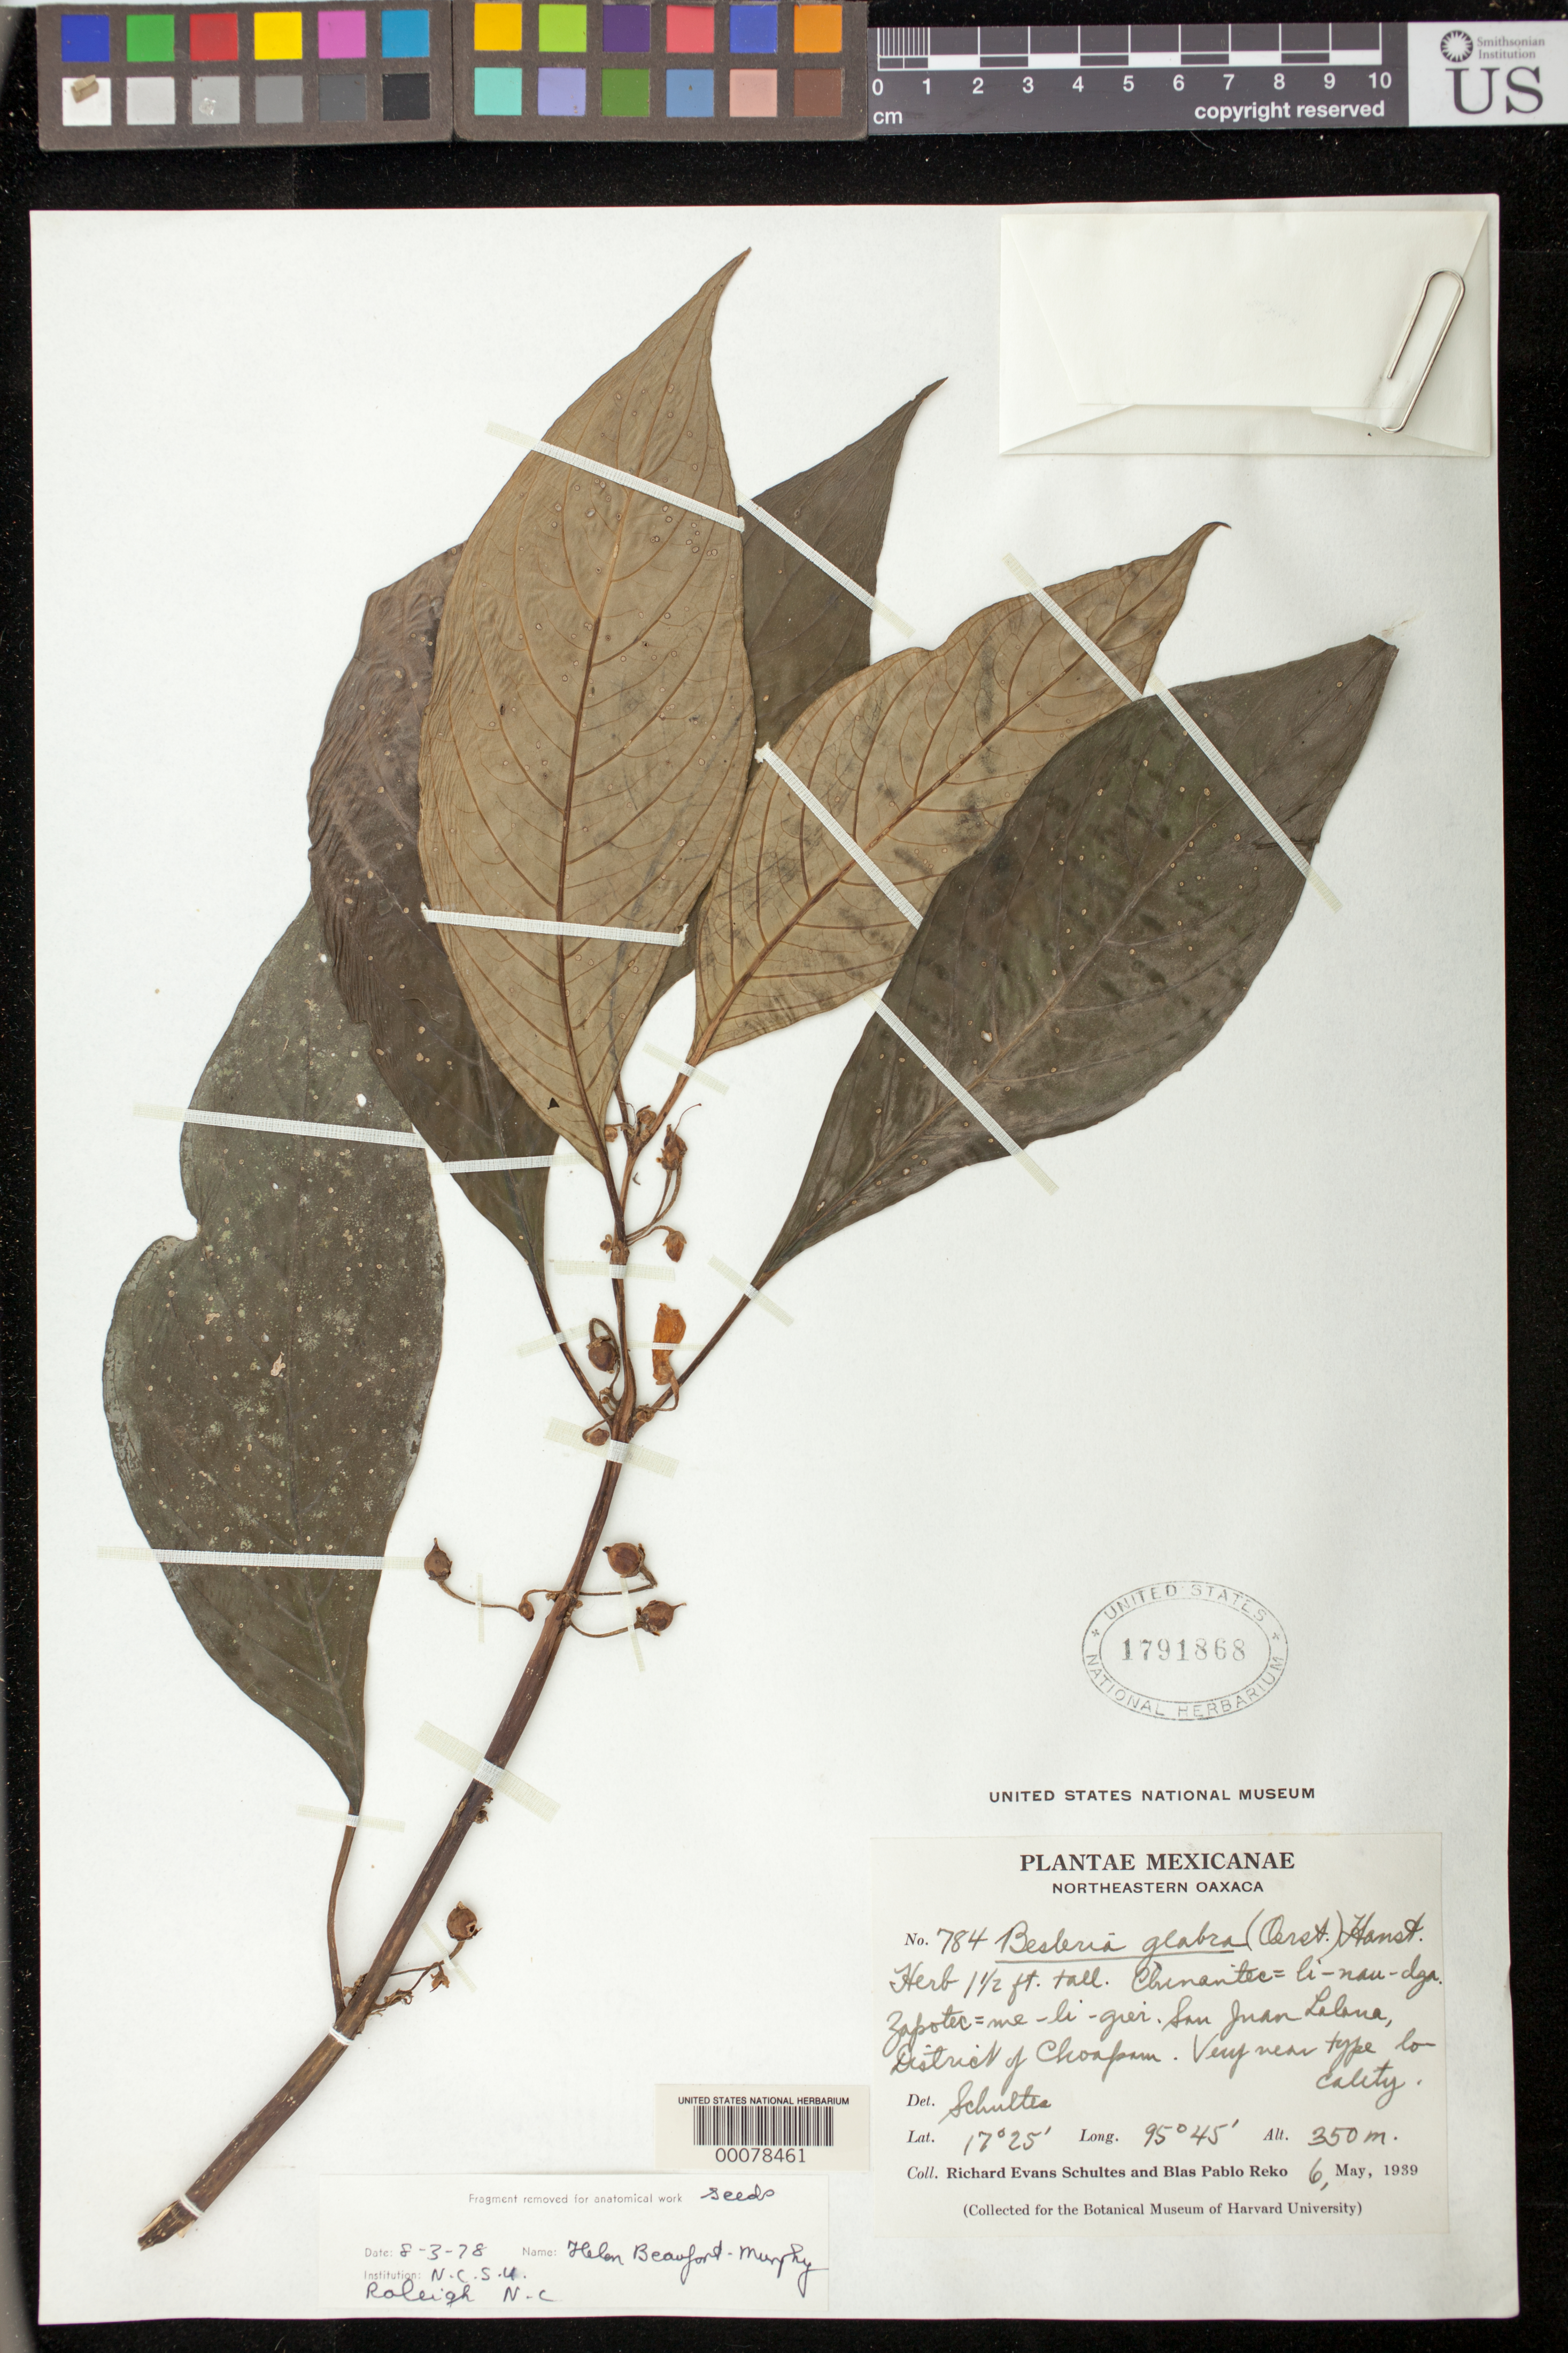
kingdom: Plantae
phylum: Tracheophyta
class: Magnoliopsida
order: Lamiales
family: Gesneriaceae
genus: Besleria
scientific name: Besleria glabra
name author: (Oerst.) Hanst.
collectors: R. E. Schultes & B. P. Reko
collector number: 784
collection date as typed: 06 May 1939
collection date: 1939-05-06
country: Mexico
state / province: Oaxaca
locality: San Juan Lalana, district of Choapam, very near type locality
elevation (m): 350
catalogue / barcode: US 1791868